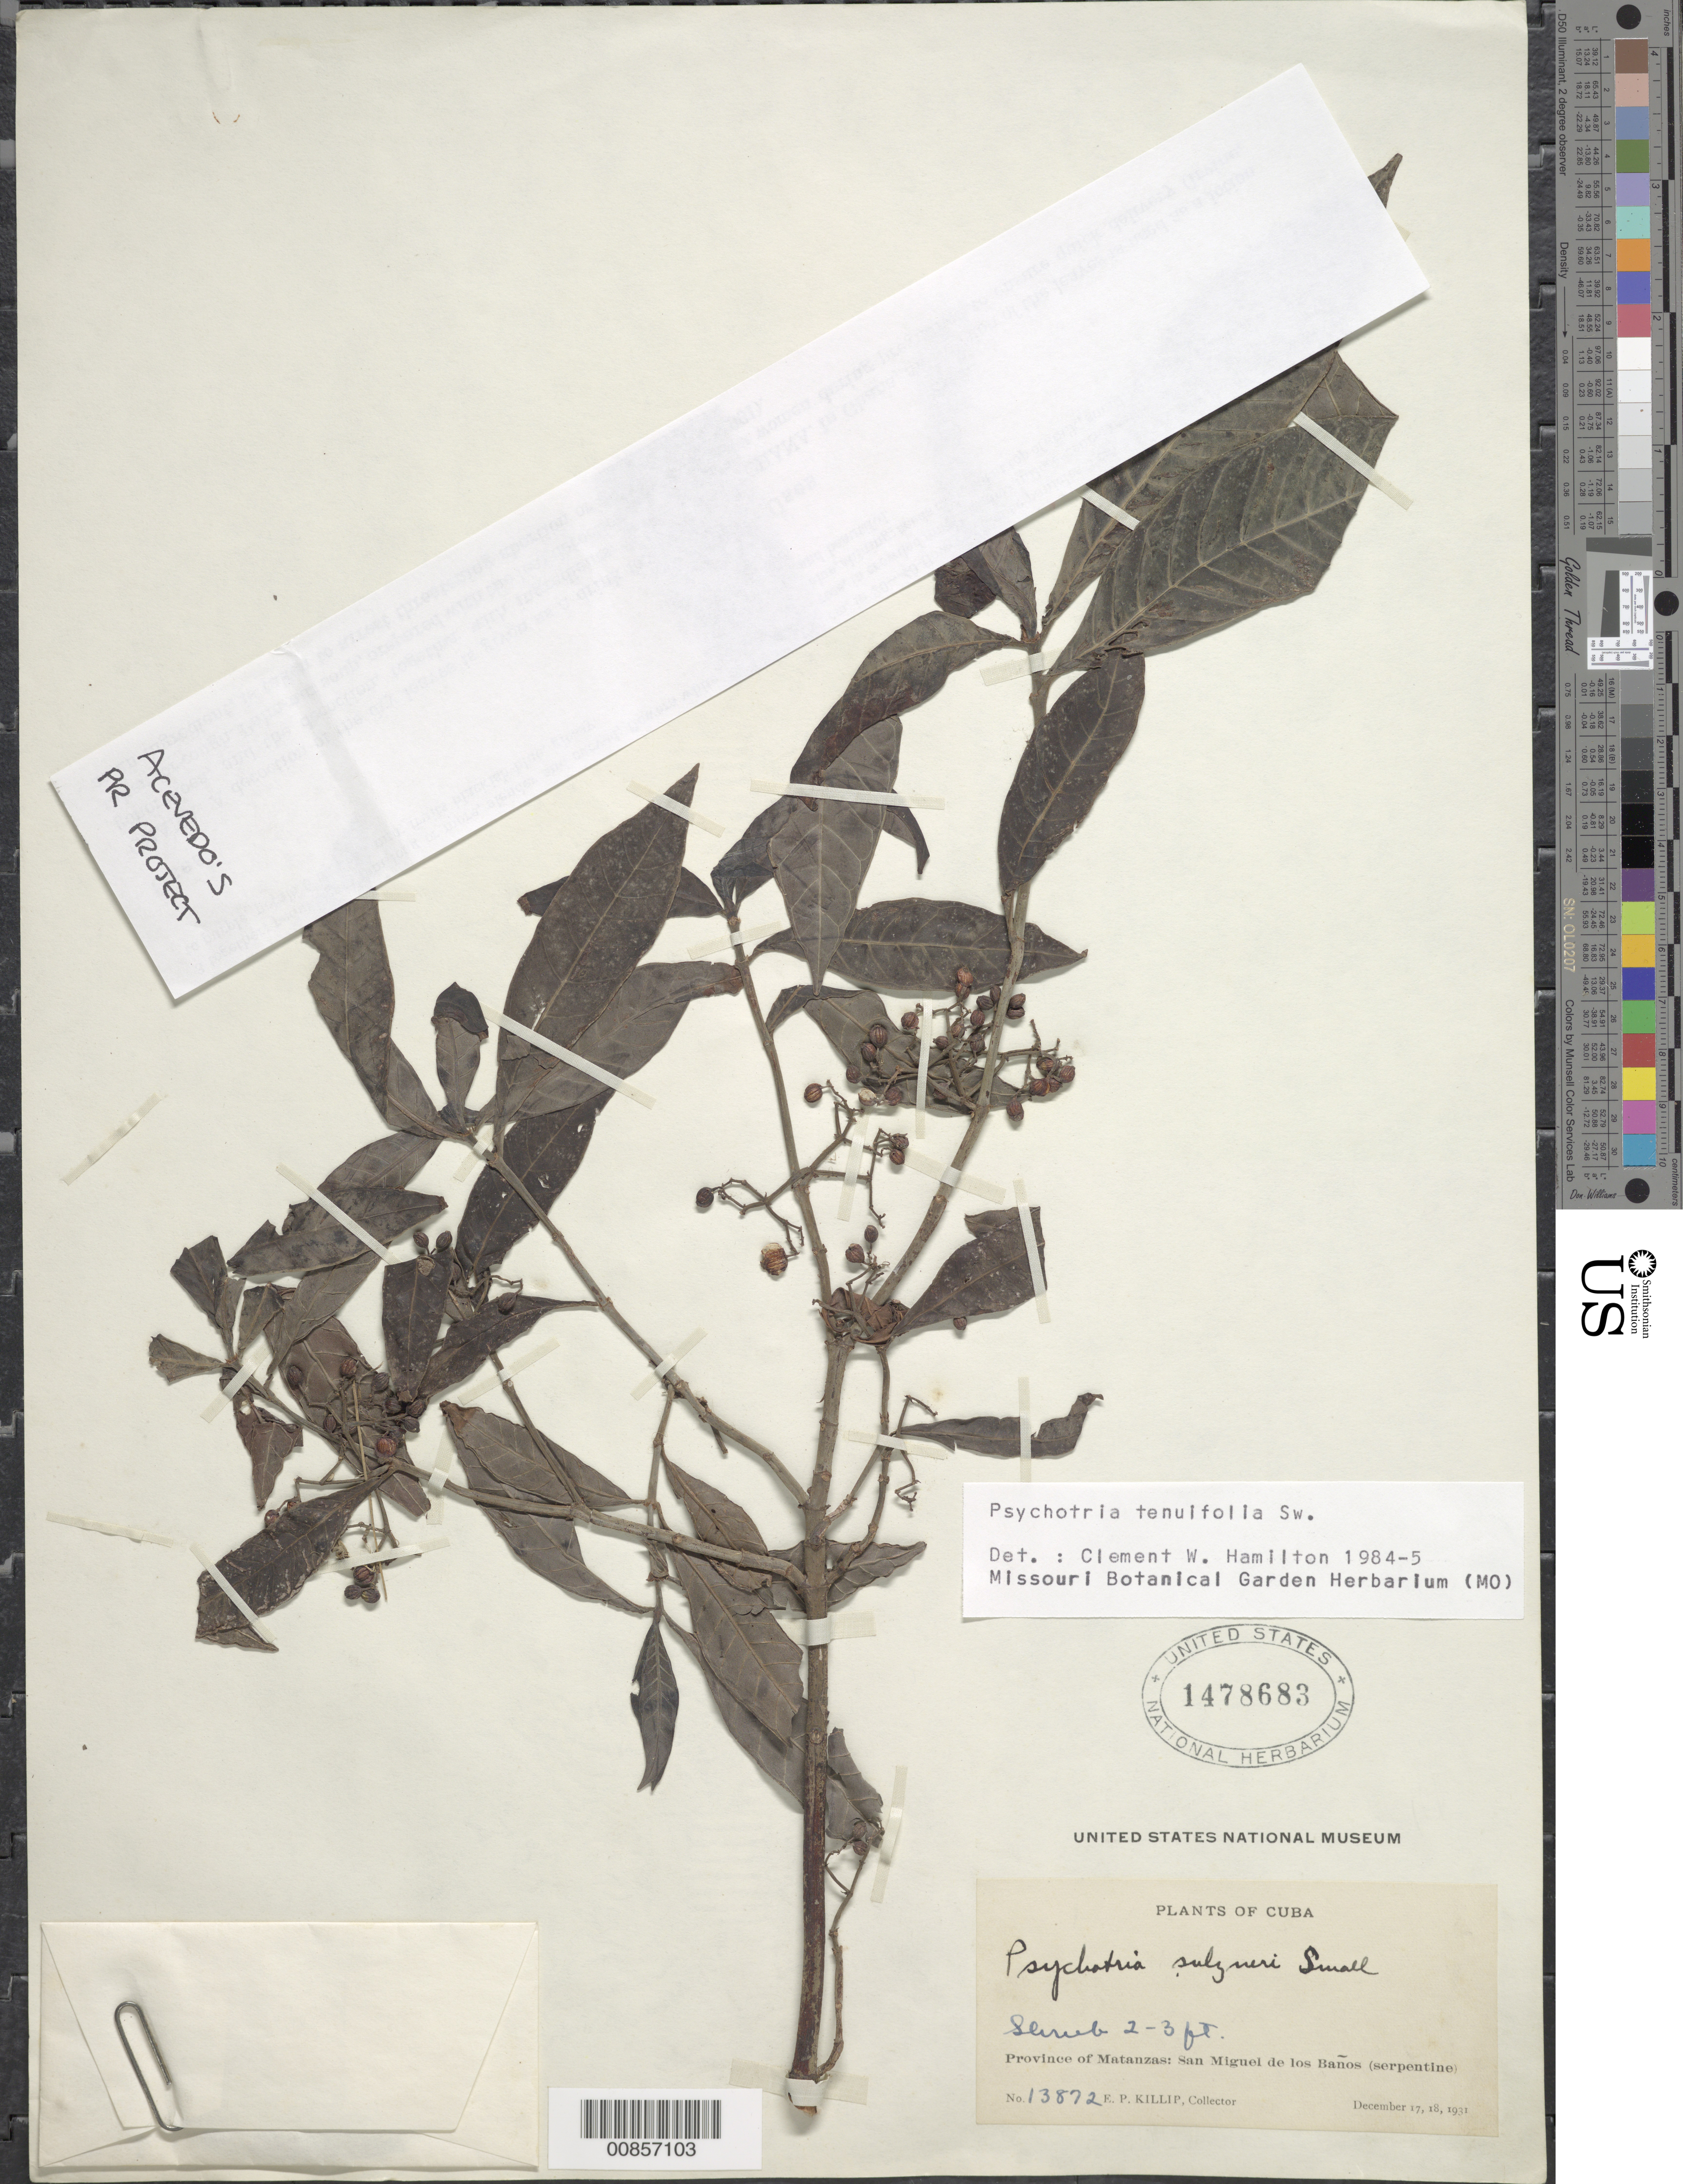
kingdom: Plantae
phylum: Tracheophyta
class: Magnoliopsida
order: Gentianales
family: Rubiaceae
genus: Psychotria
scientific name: Psychotria tenuifolia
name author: Sw.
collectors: E. P. Killip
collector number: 13872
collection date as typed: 17 Dec 1931 and 18 Dec 1931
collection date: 1931-12-17,1931-12-18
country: Cuba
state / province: Matanzas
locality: San Miguel de los Banos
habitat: On serpentine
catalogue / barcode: US 1478683